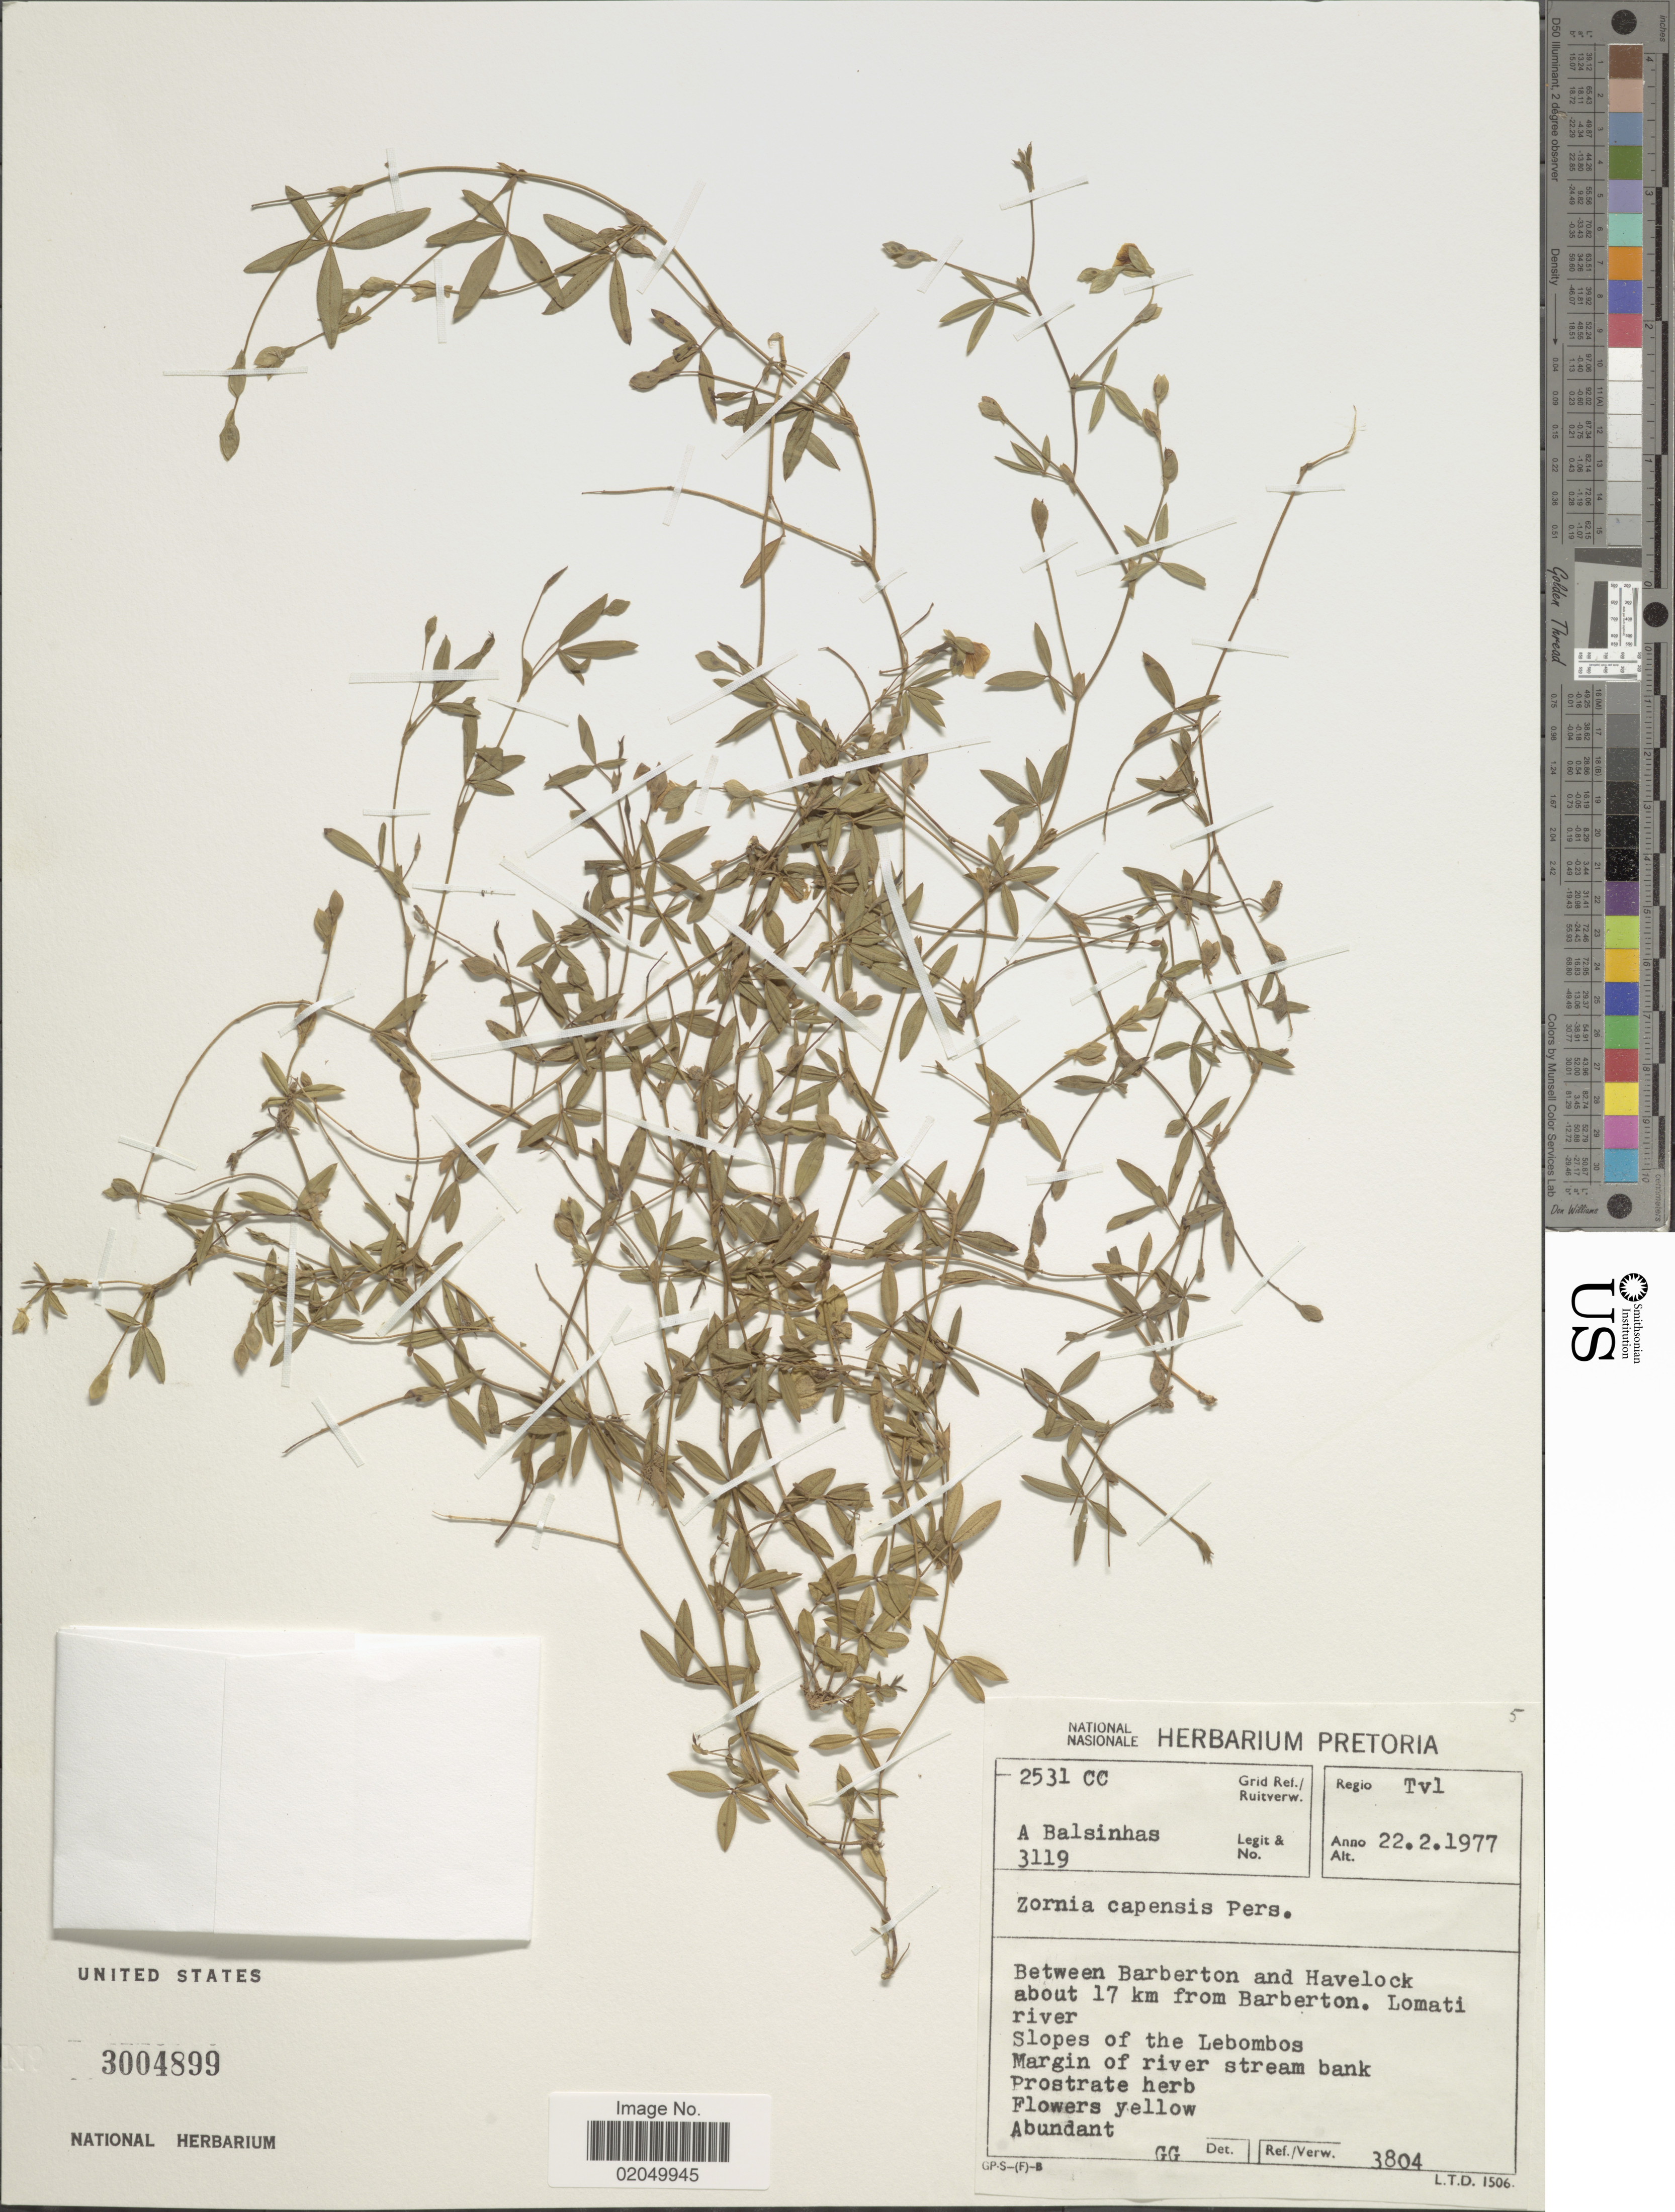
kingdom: Plantae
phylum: Tracheophyta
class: Magnoliopsida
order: Fabales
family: Fabaceae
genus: Zornia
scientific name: Zornia capensis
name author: Pers.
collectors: A. A. Balsinhas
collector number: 3119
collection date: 1977-02-22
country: South Africa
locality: Tvl., between Barberton and Havelock about 17 km from Barberton, Lomati River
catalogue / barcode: US 3004899